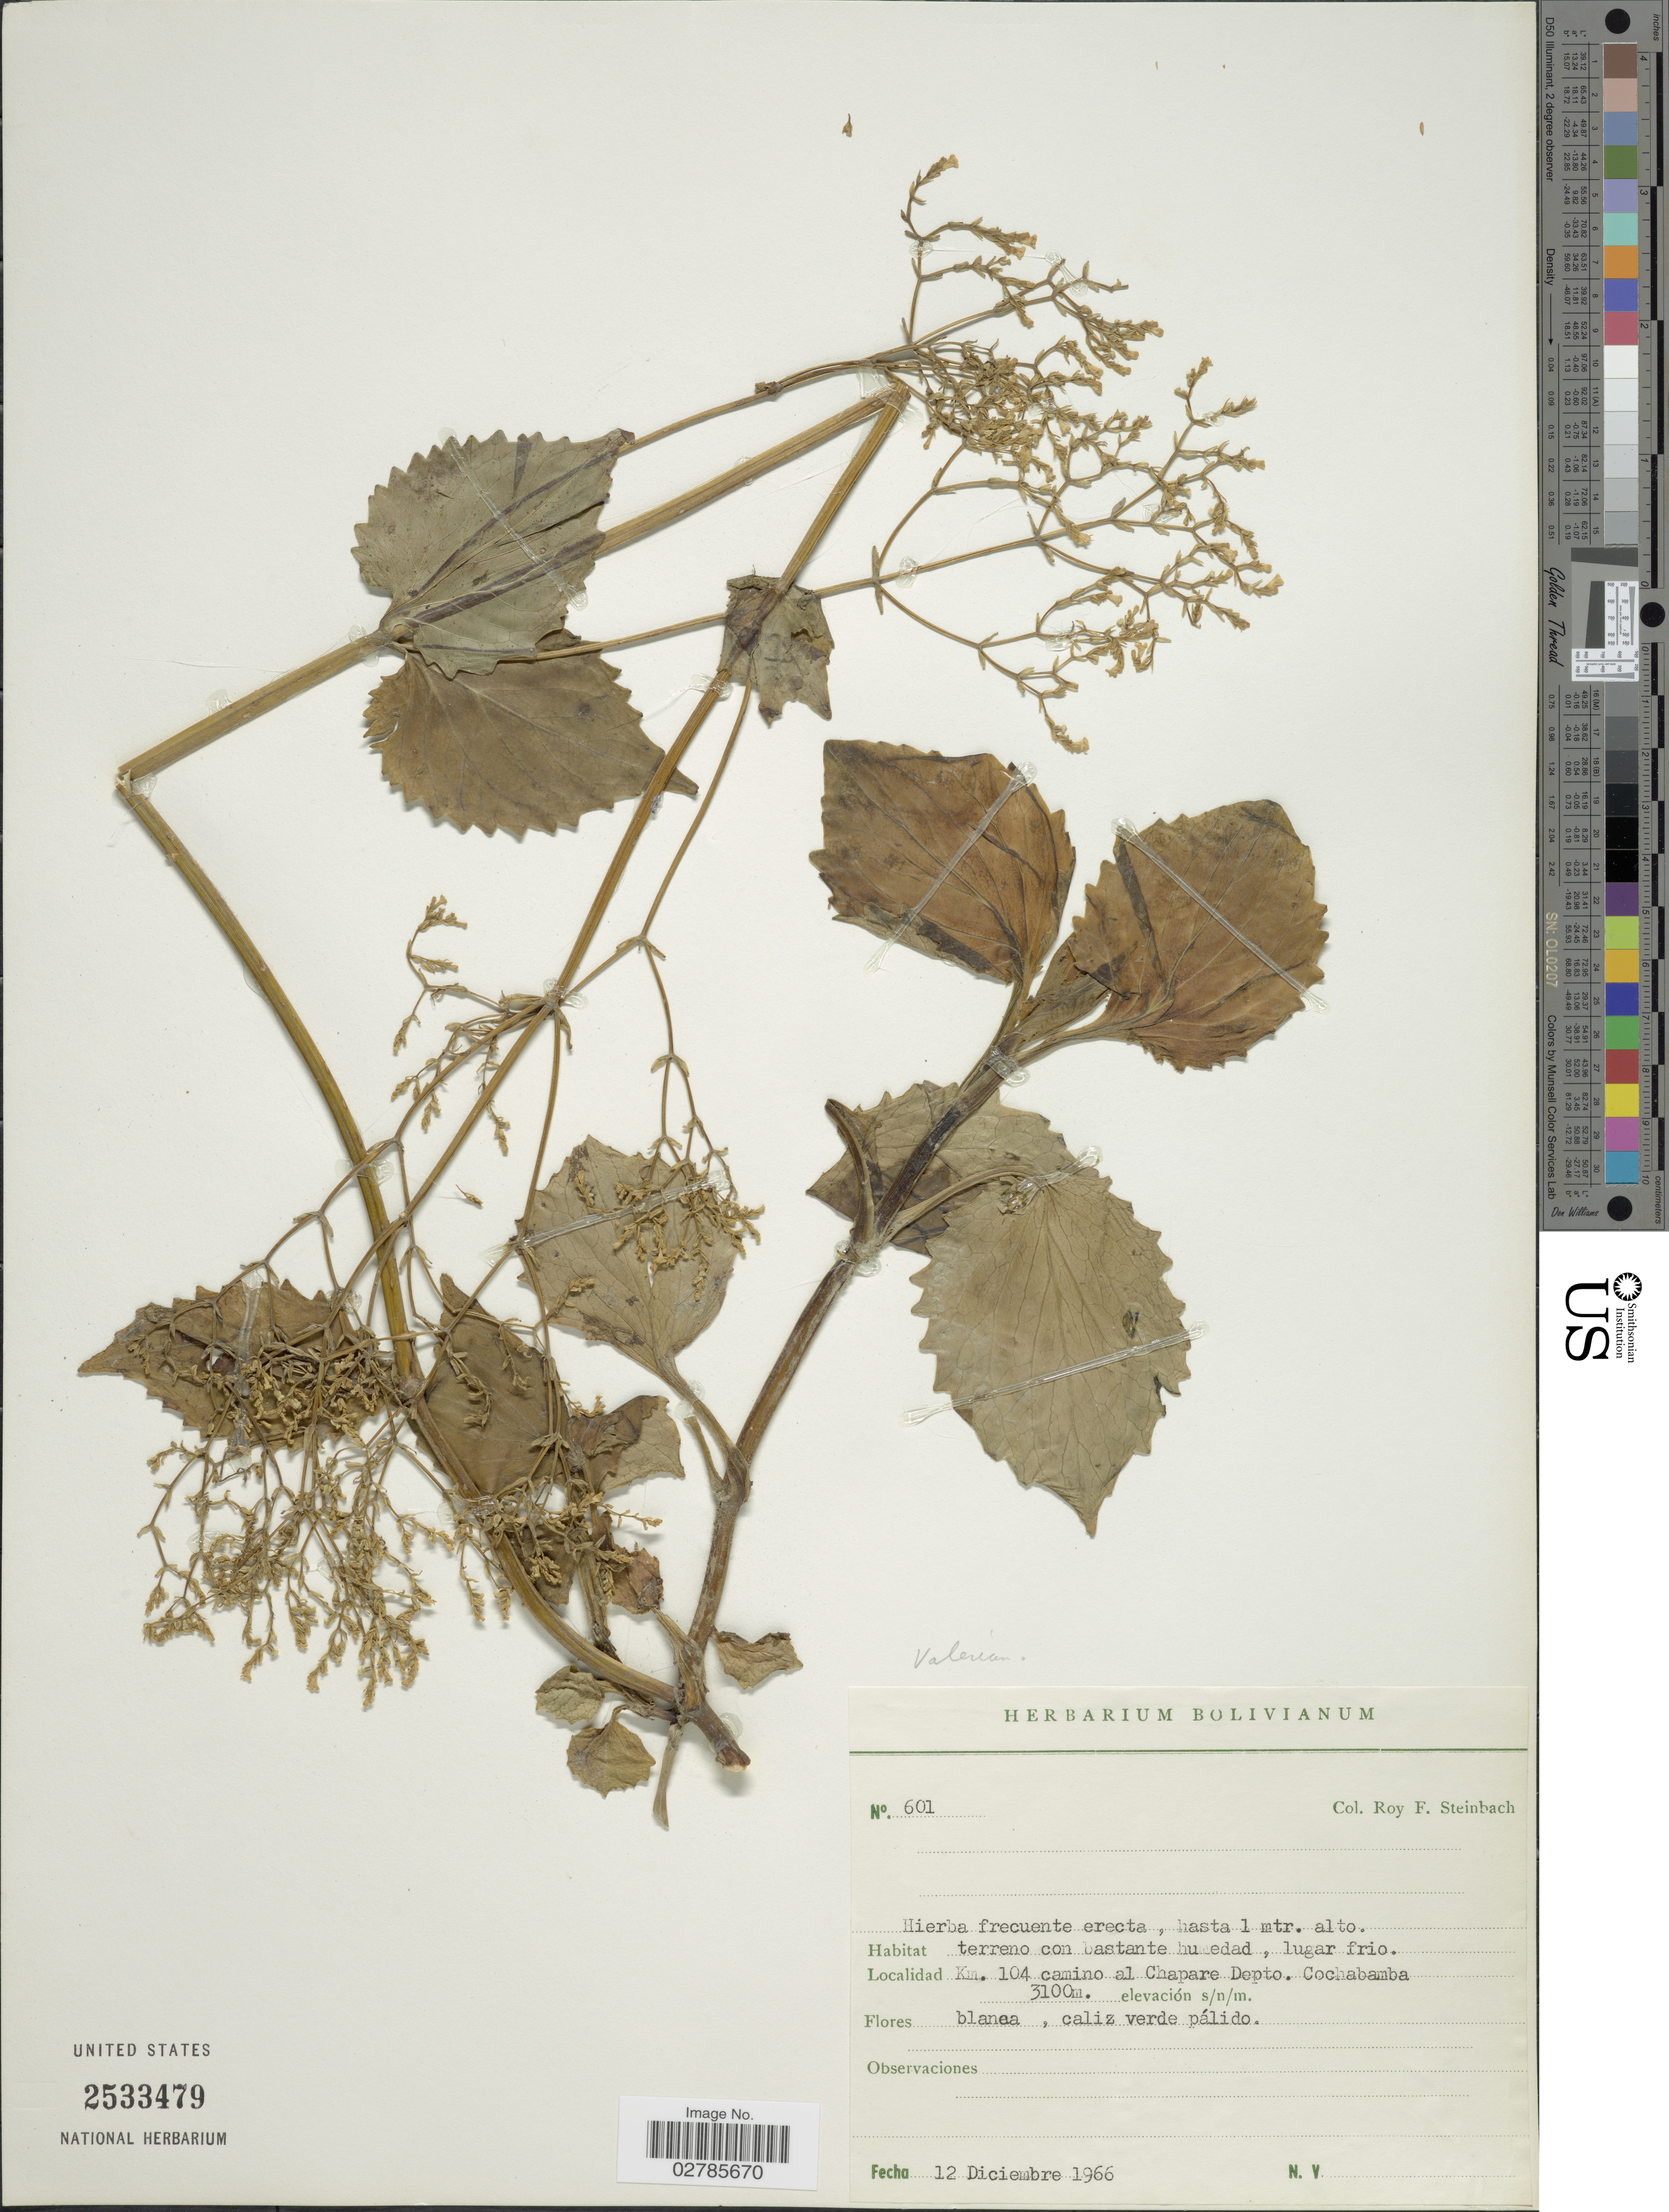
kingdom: Plantae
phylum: Tracheophyta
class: Magnoliopsida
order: Dipsacales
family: Caprifoliaceae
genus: Valeriana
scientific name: Valeriana sp.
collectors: R. F. Steinbach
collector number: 601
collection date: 1966-12-12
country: Bolivia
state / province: Cochabamba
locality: Km. 104 camino al Chapare Depto. Cochabamba.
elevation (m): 3100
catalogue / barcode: US 2533479